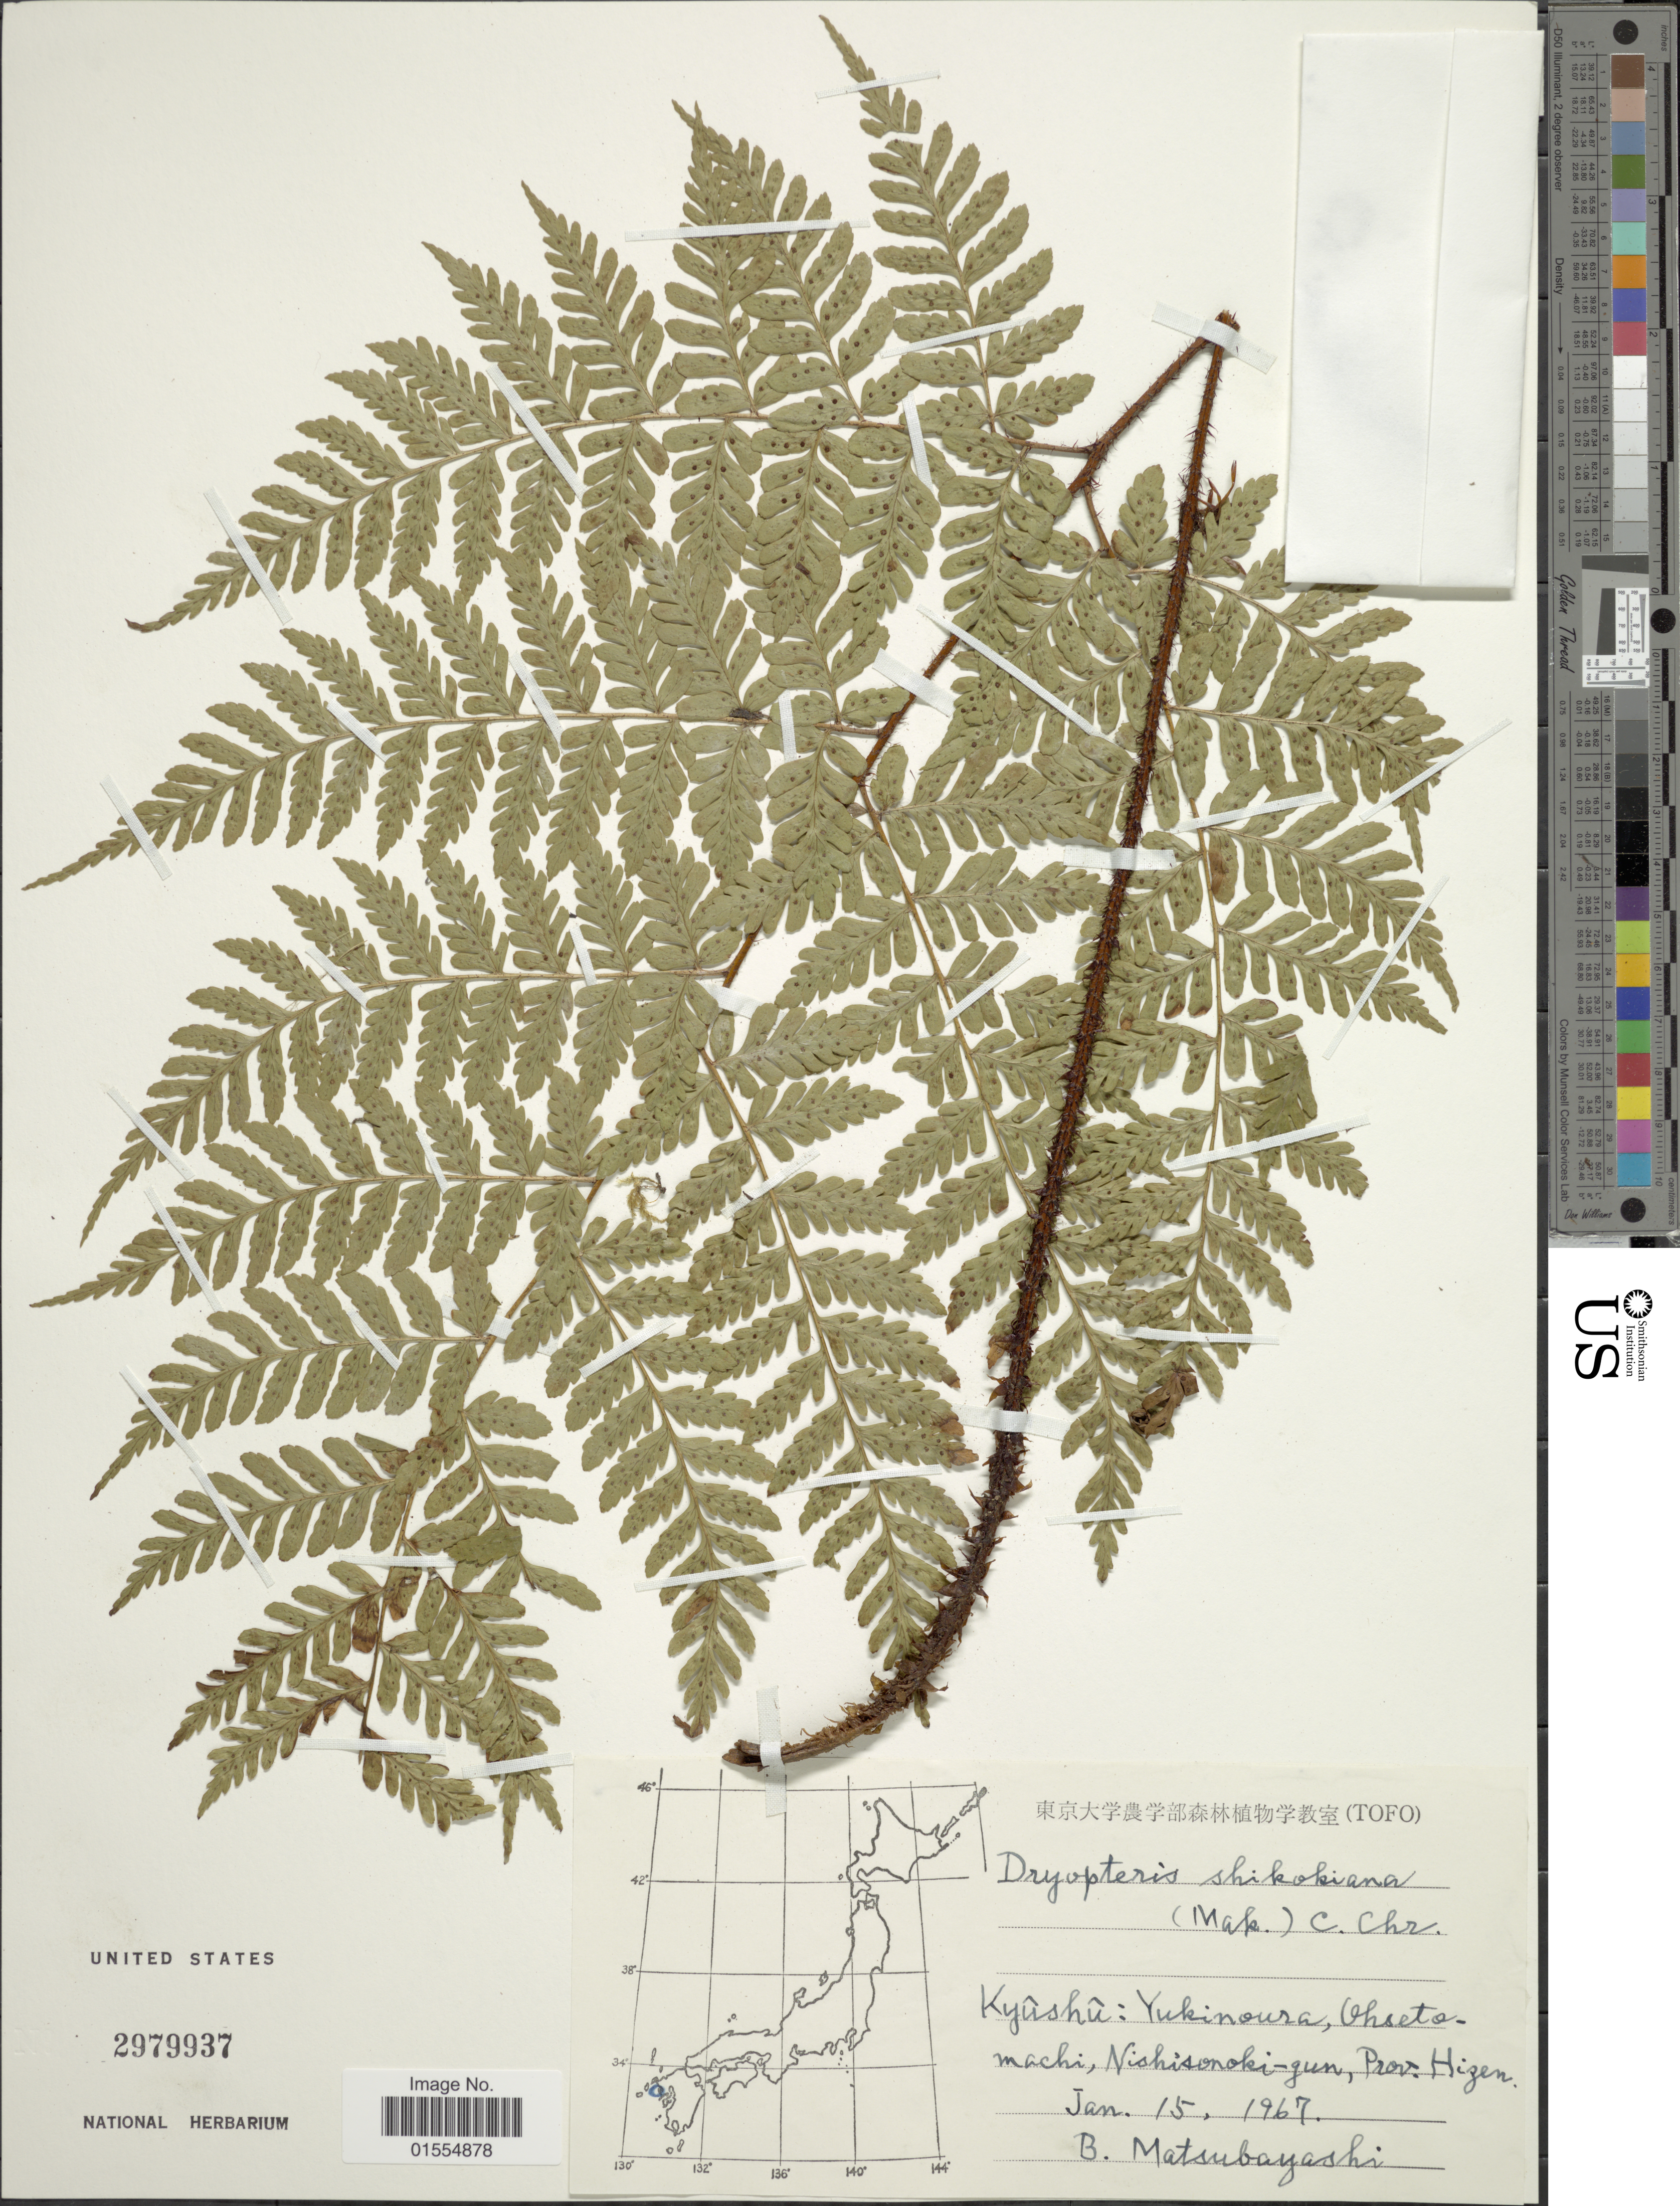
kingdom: Plantae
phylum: Tracheophyta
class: Polypodiopsida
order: Polypodiales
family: Dryopteridaceae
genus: Dryopteris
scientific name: Dryopteris shikokiana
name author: (Makino) C. Chr.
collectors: B. Matsubayashi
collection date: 1967-01-15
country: Japan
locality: Kyûshû: Yukinoura, Ohseto-machi, Nishionoki-gun, Prov. Hizen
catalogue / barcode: US 2979937